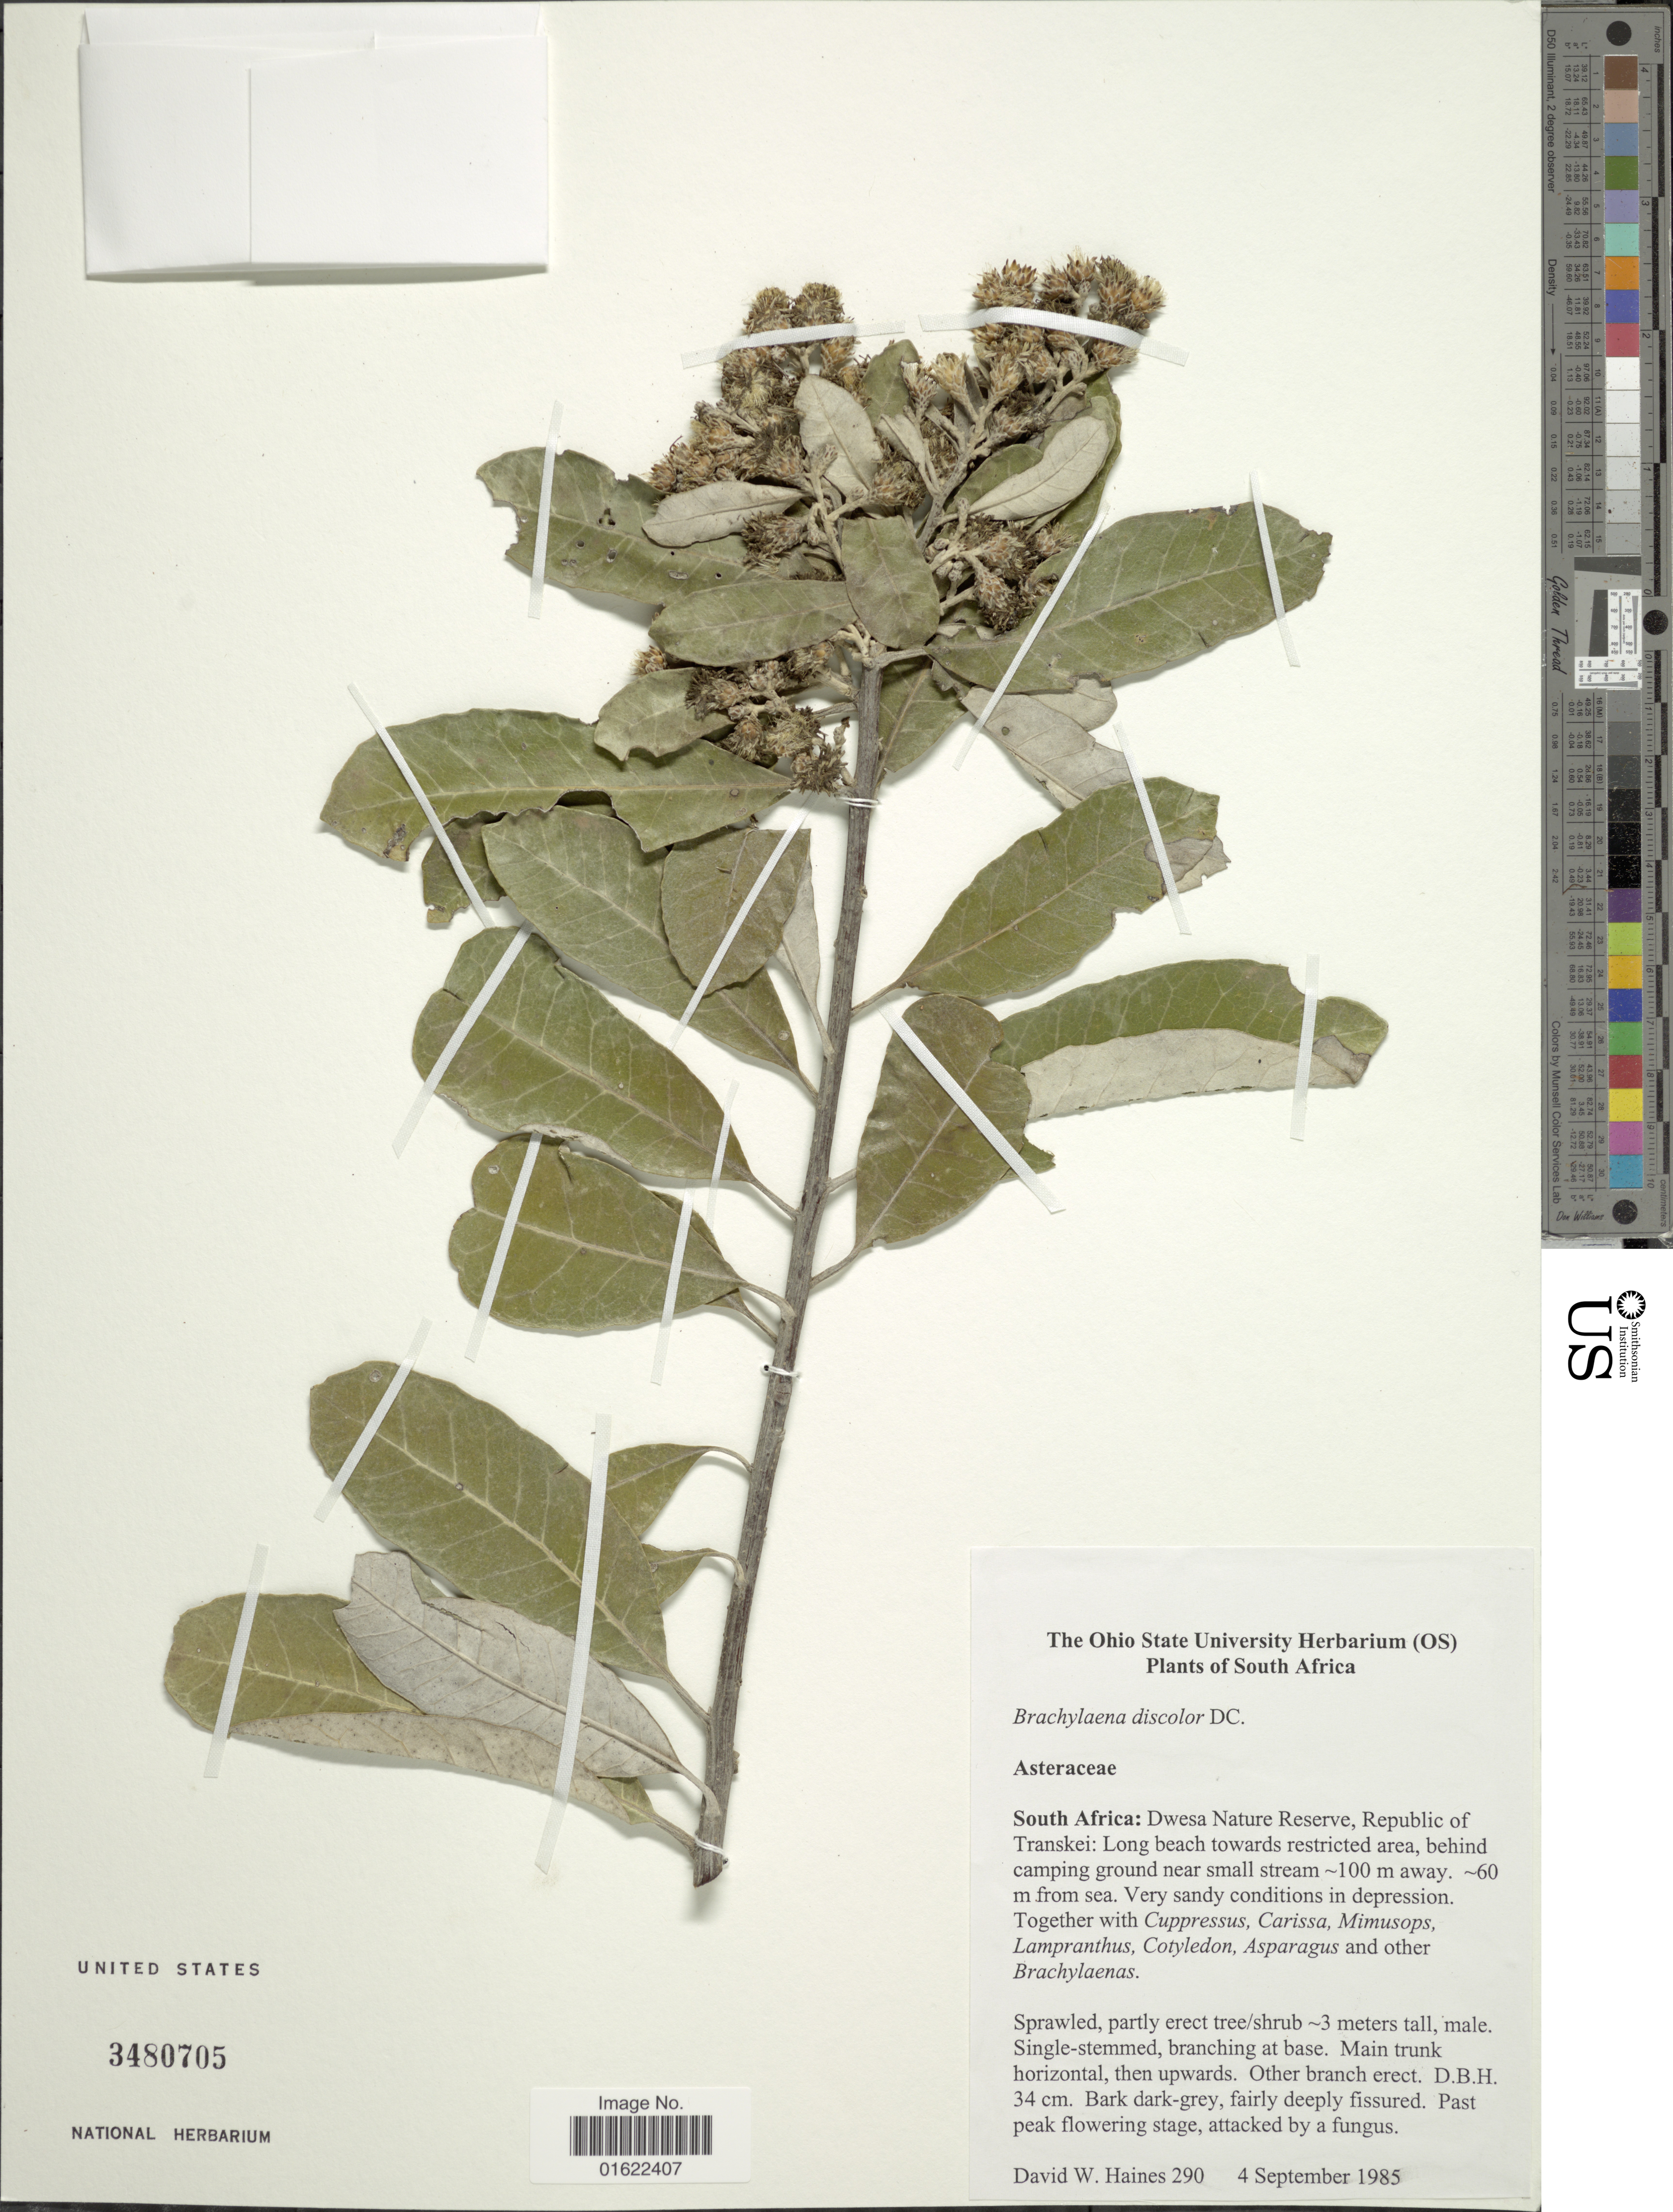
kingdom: Plantae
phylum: Tracheophyta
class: Magnoliopsida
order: Asterales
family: Asteraceae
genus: Brachylaena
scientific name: Brachylaena discolor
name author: DC.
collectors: D. Haines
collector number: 290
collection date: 1985-09-04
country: South Africa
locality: Dwesa Nature Reserve, Republic of Transkei: Long beach towards restricted area, behind camping ground near small stream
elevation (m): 60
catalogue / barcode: US 3480705